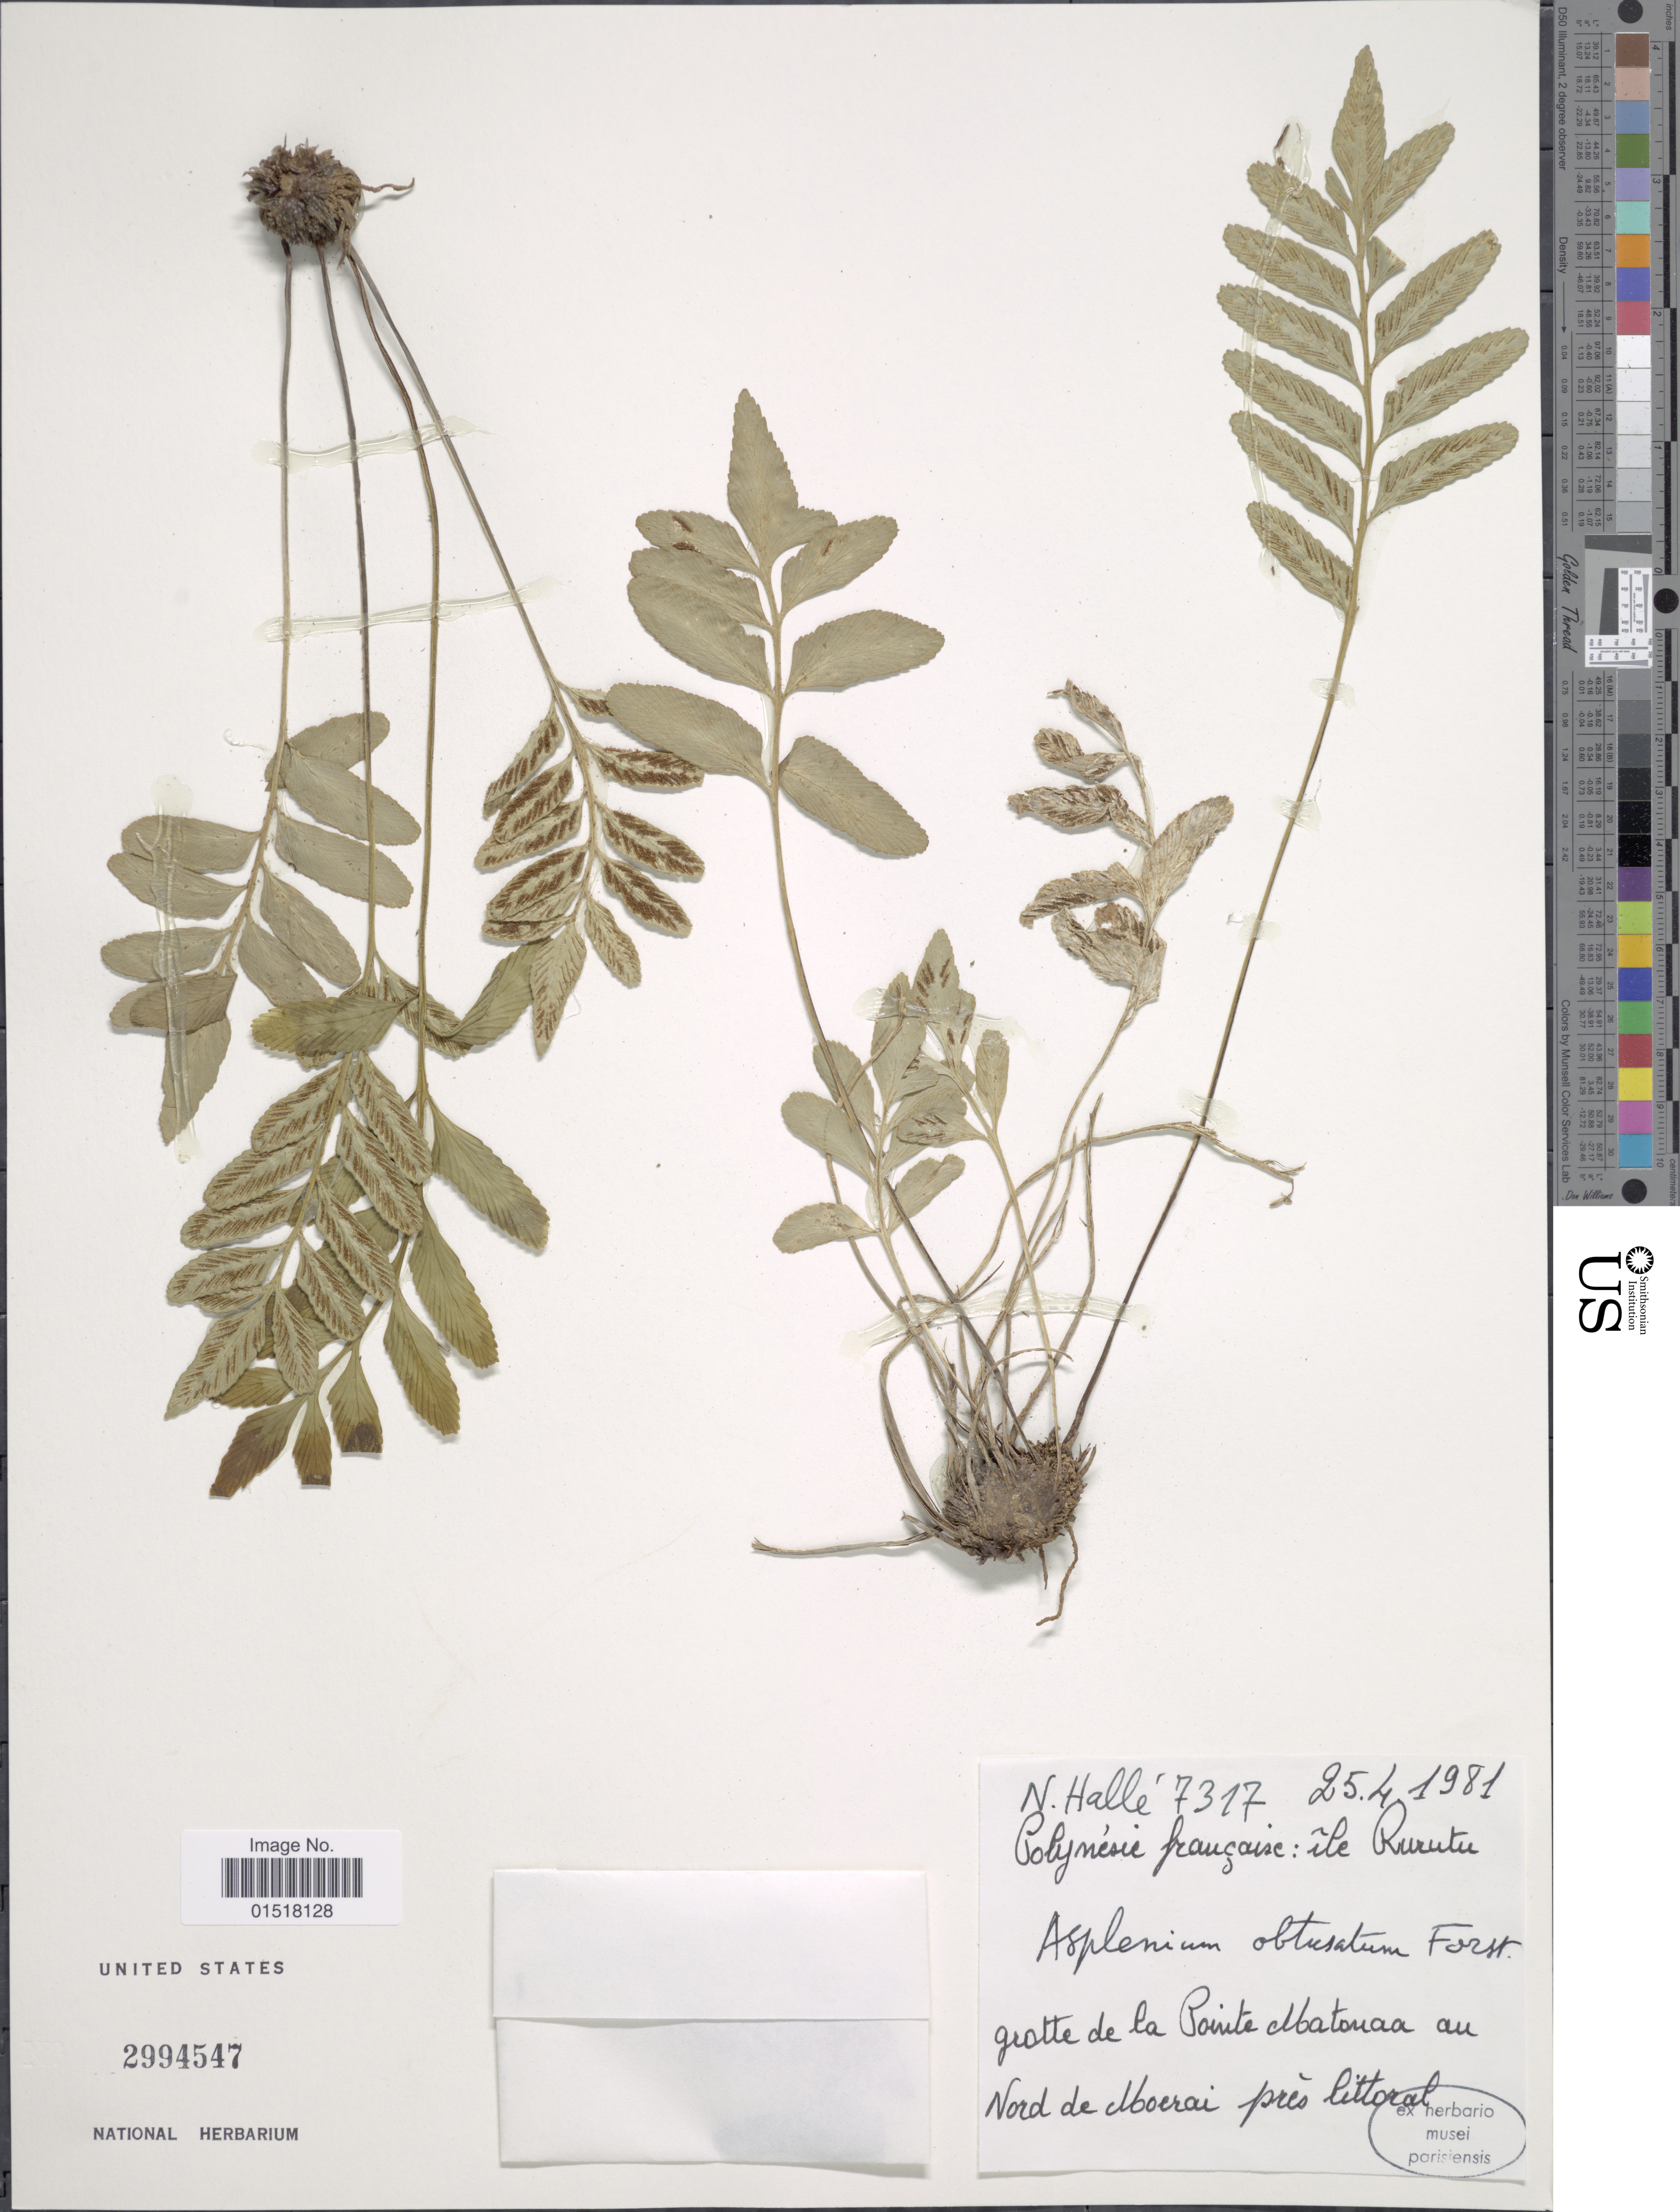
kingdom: Plantae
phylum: Tracheophyta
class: Polypodiopsida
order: Polypodiales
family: Aspleniaceae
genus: Asplenium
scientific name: Asplenium obtusatum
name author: G. Forst.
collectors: N. Hallé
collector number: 7317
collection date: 1981-04-25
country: French Polynesia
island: Rurutu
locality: Île Rurutu.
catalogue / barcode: US 2994547